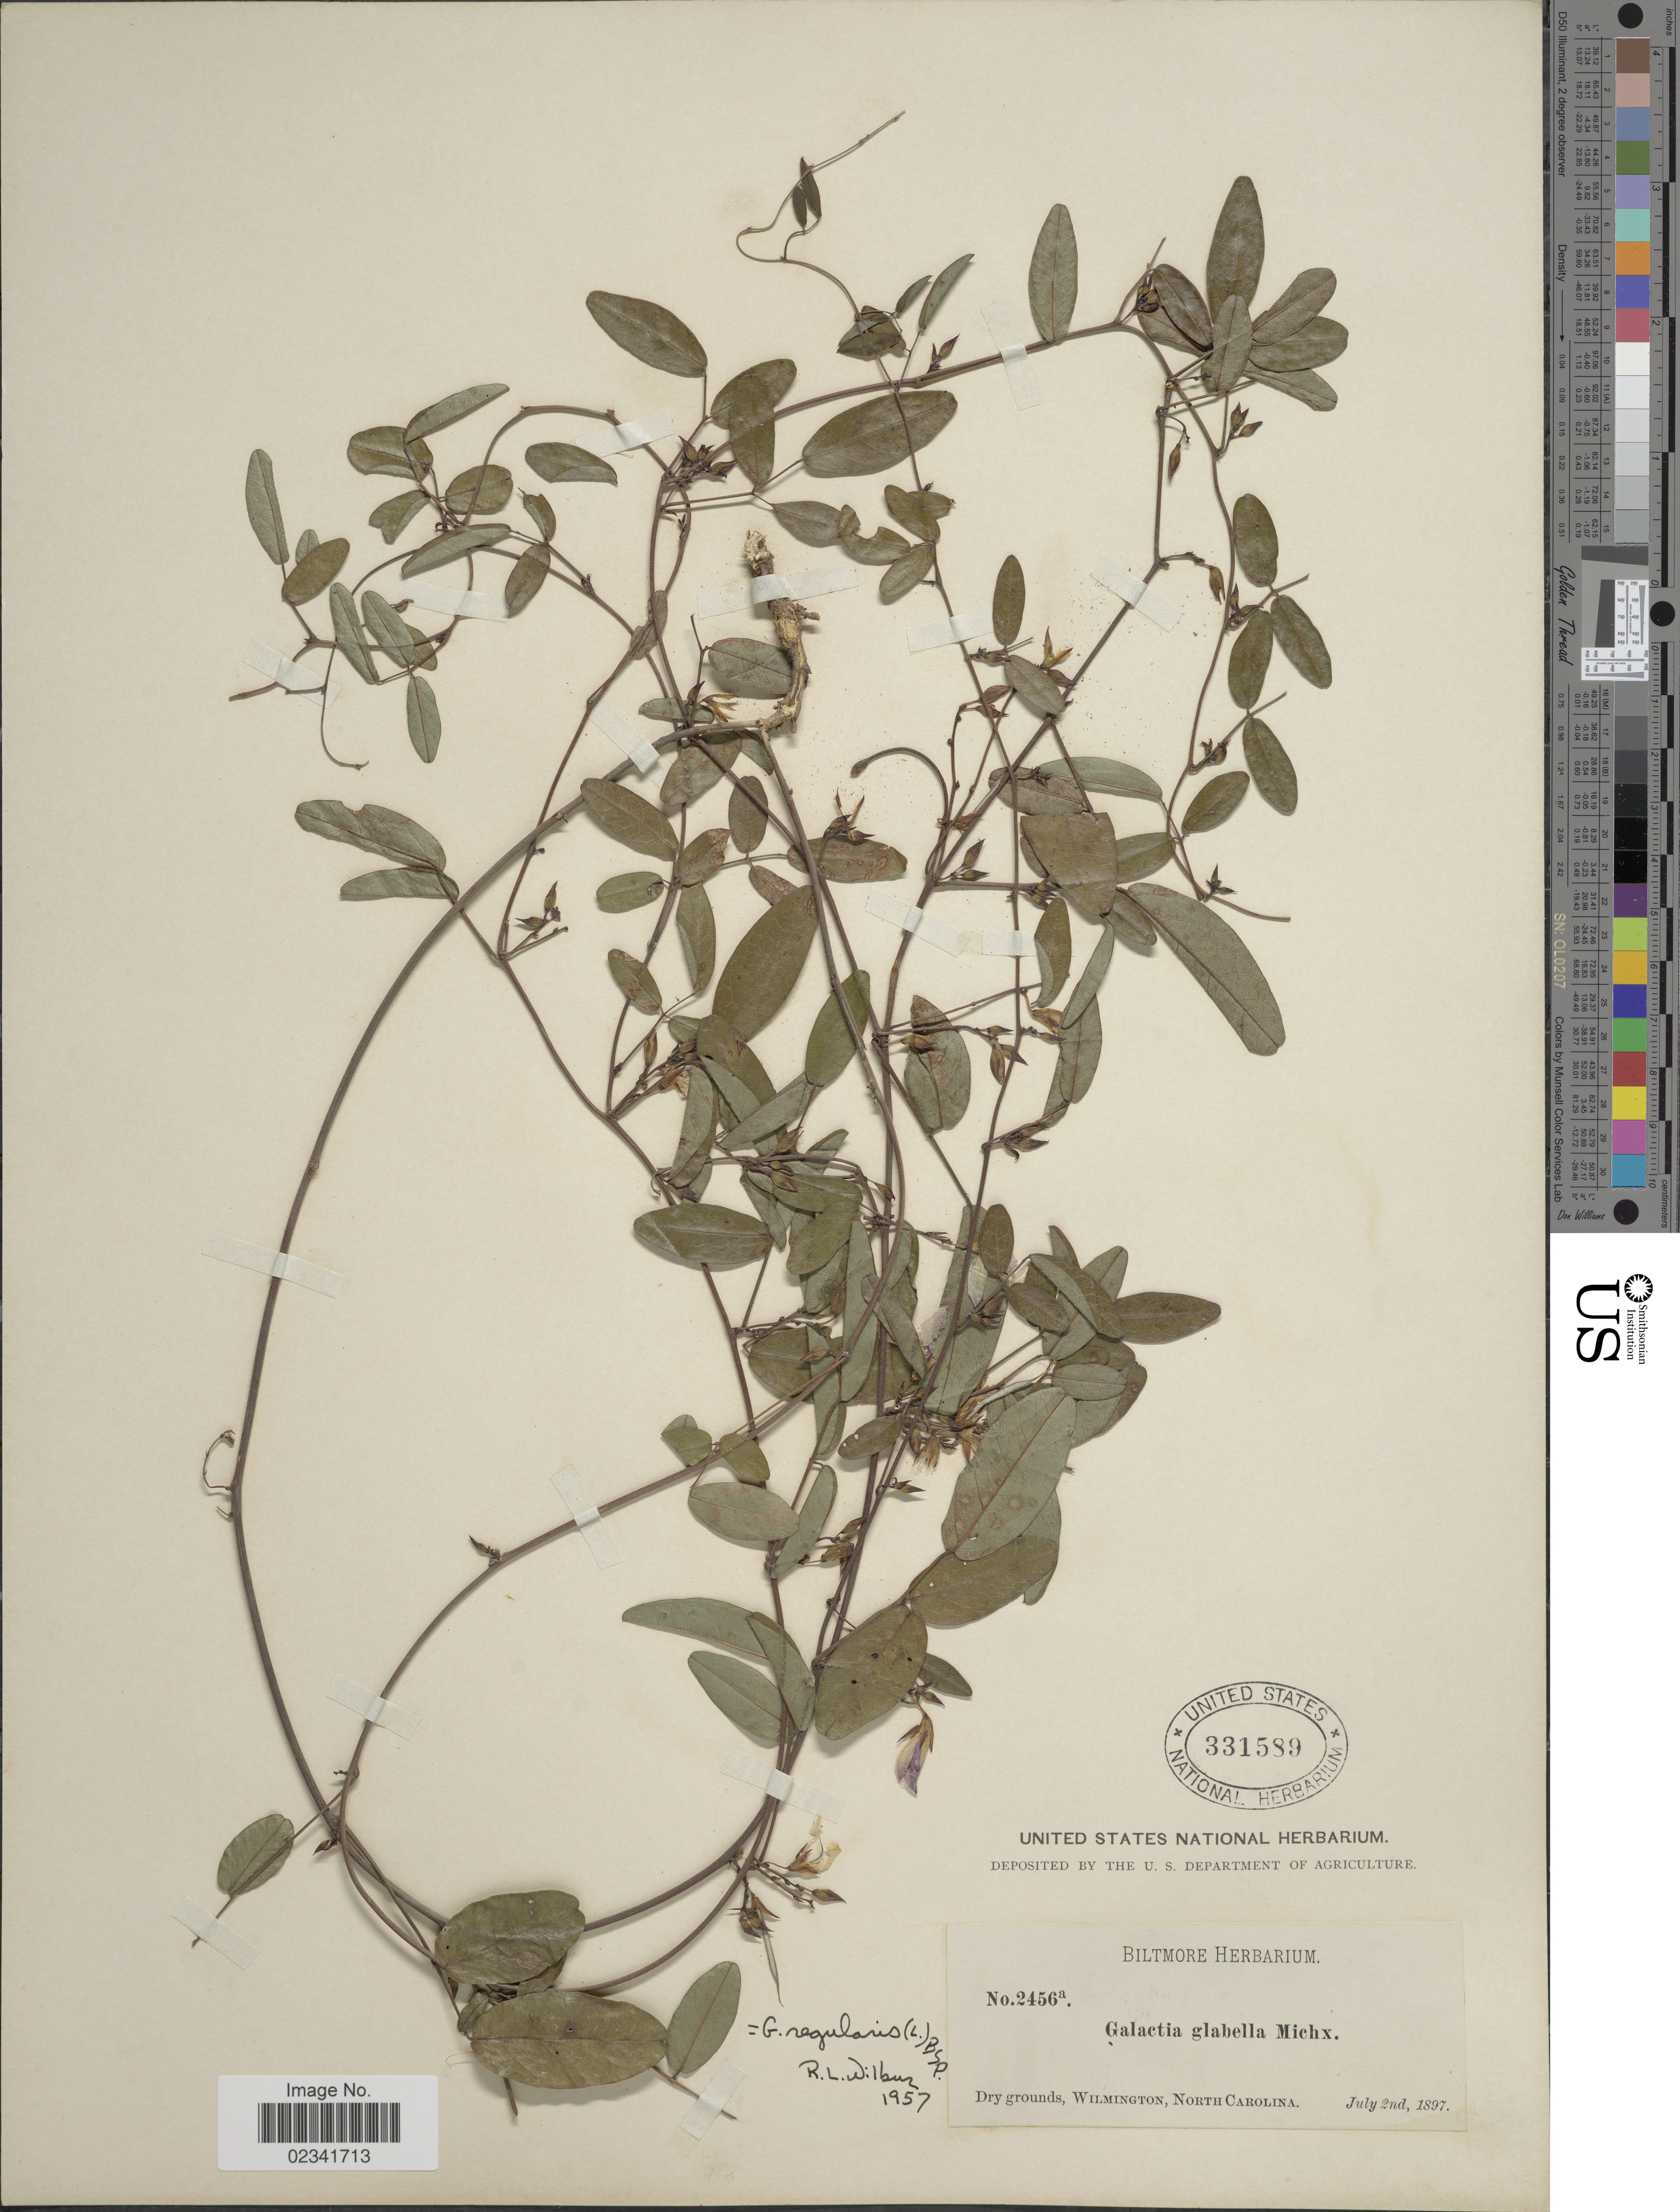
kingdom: Plantae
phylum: Tracheophyta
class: Magnoliopsida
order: Fabales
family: Fabaceae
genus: Galactia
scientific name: Galactia regularis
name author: (L.) Britton, Stearns & Poggenb.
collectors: ex herb. Biltmore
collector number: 2456a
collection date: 1897-07-02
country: United States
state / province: North Carolina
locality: Wilmington, North Carolina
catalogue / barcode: US 331589